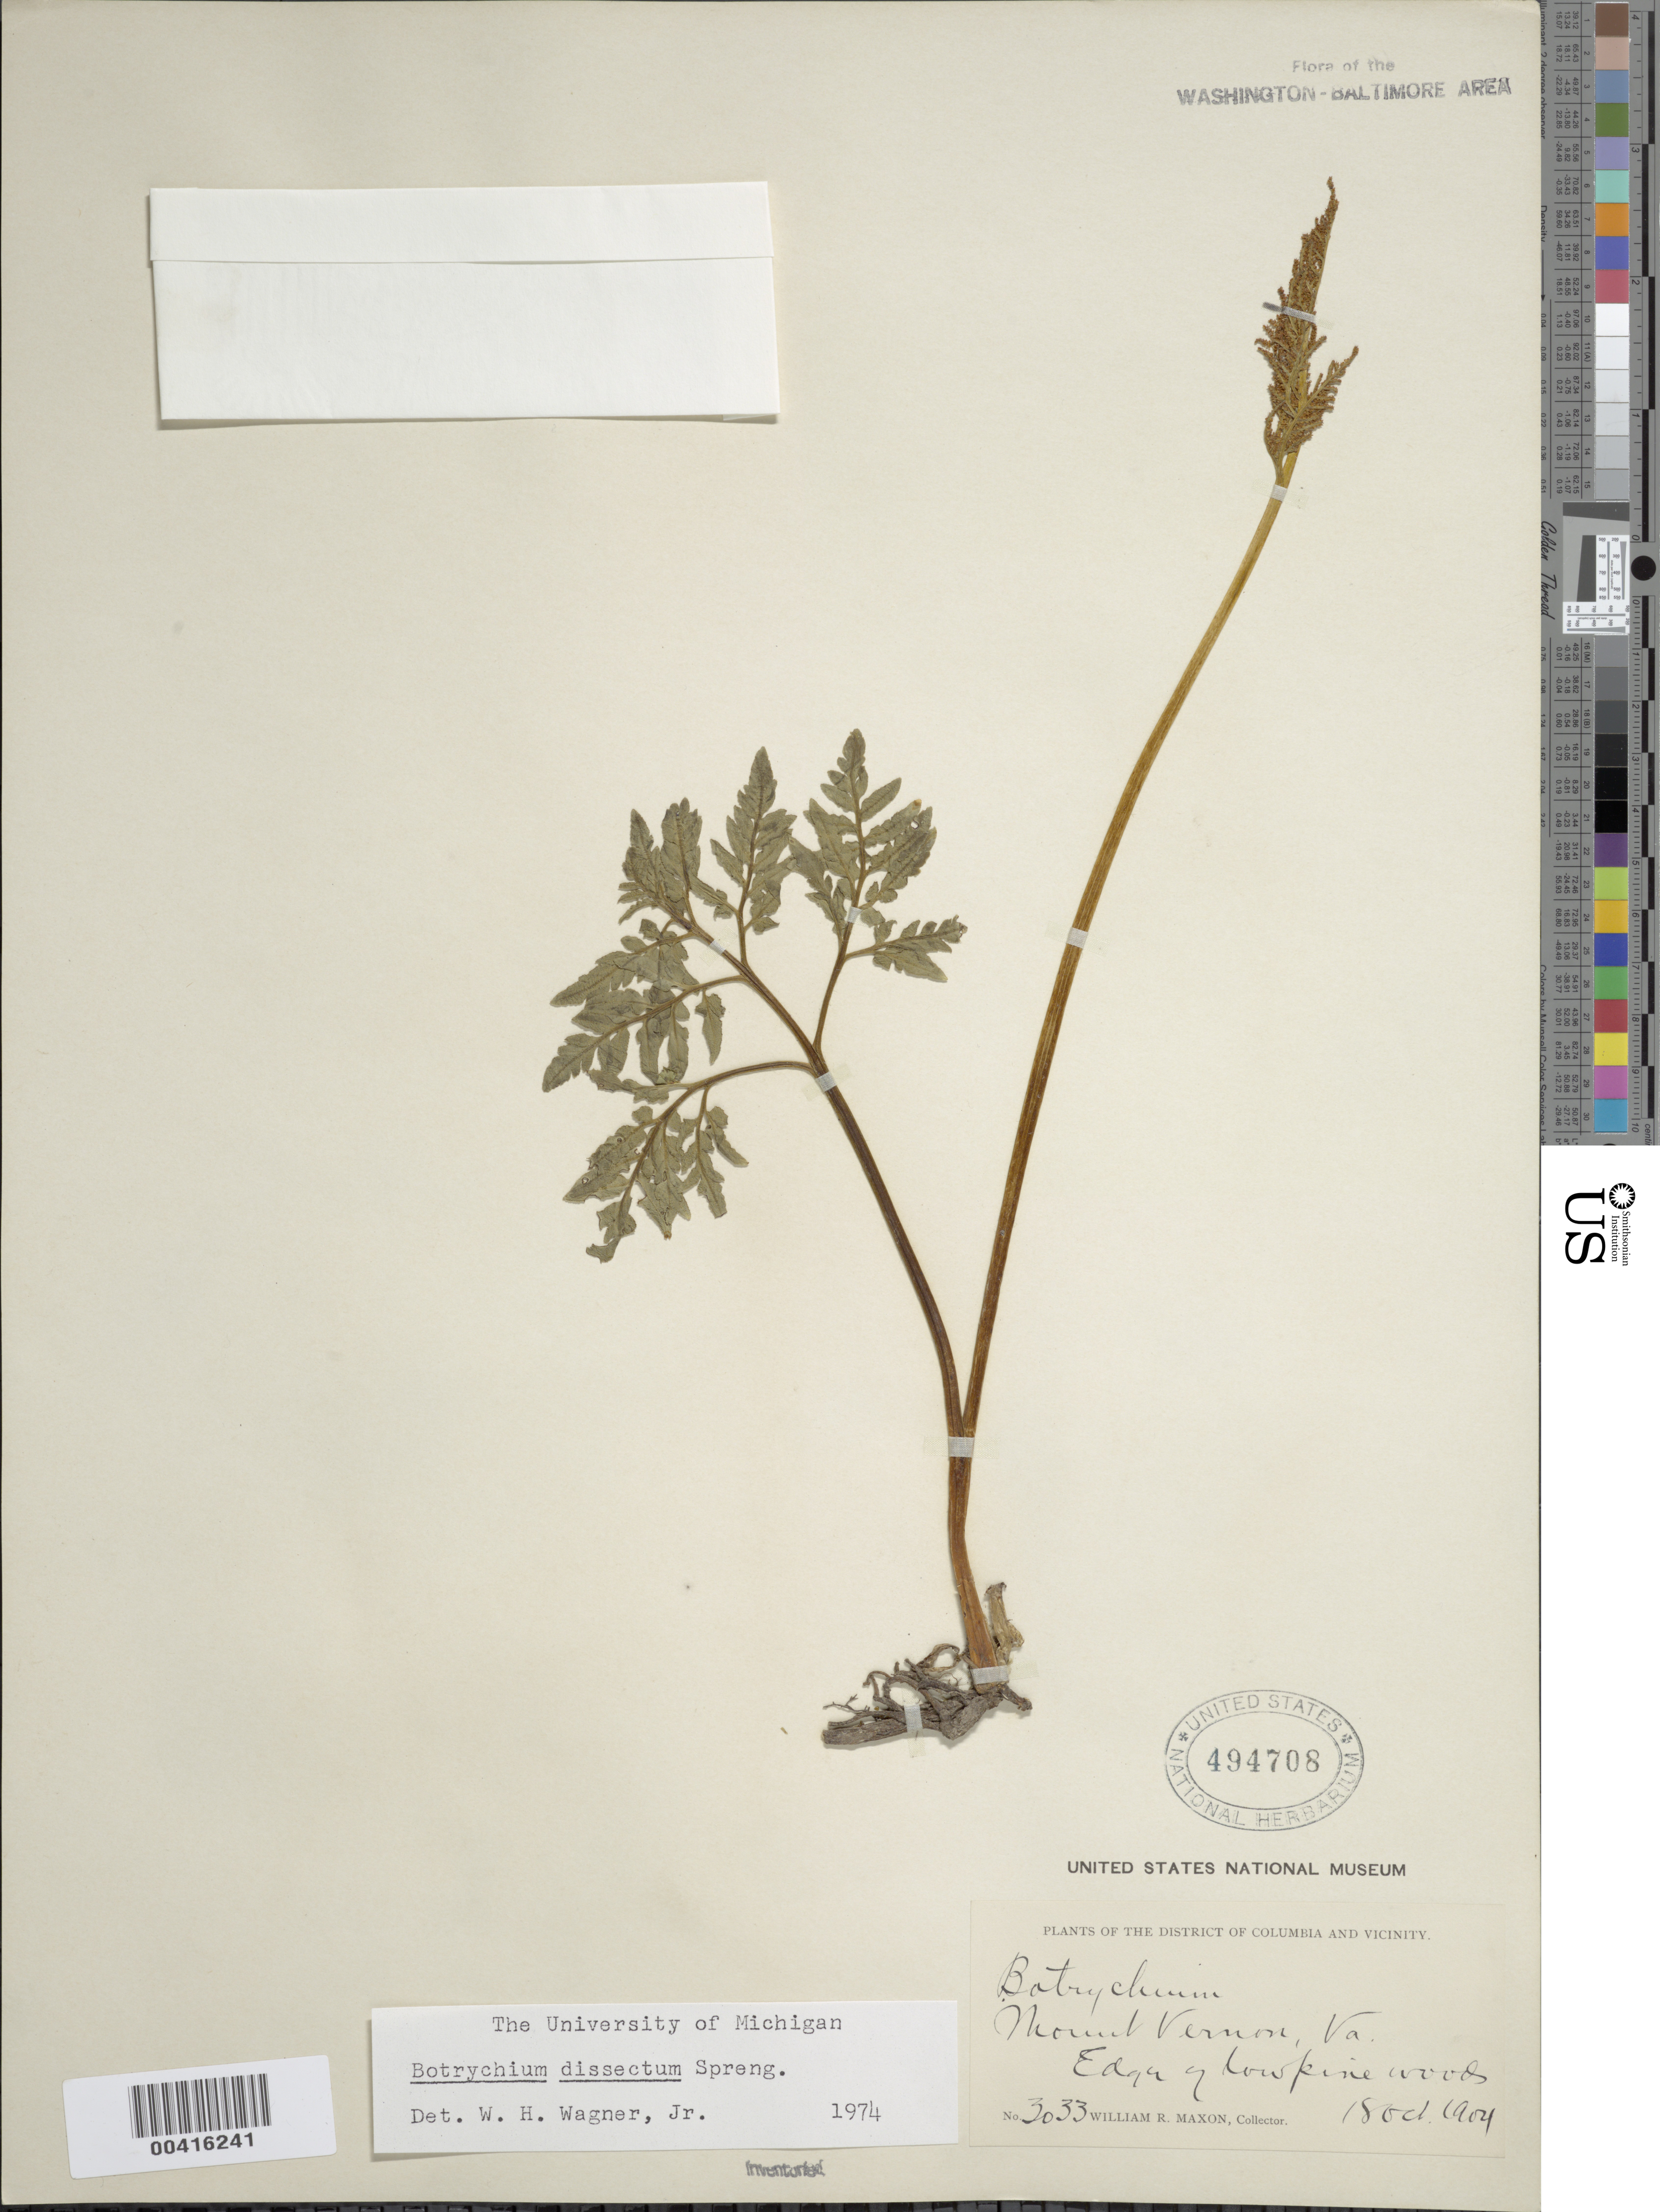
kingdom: Plantae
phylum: Tracheophyta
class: Polypodiopsida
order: Ophioglossales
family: Ophioglossaceae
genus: Botrychium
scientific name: Botrychium dissectum var. obliquum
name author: Clute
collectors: W. R. Maxon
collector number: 3033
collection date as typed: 18 Oct 1904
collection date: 1904-10-18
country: United States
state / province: Virginia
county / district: Fairfax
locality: Mount Vernon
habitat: Edge of low pine woods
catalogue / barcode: US 494708